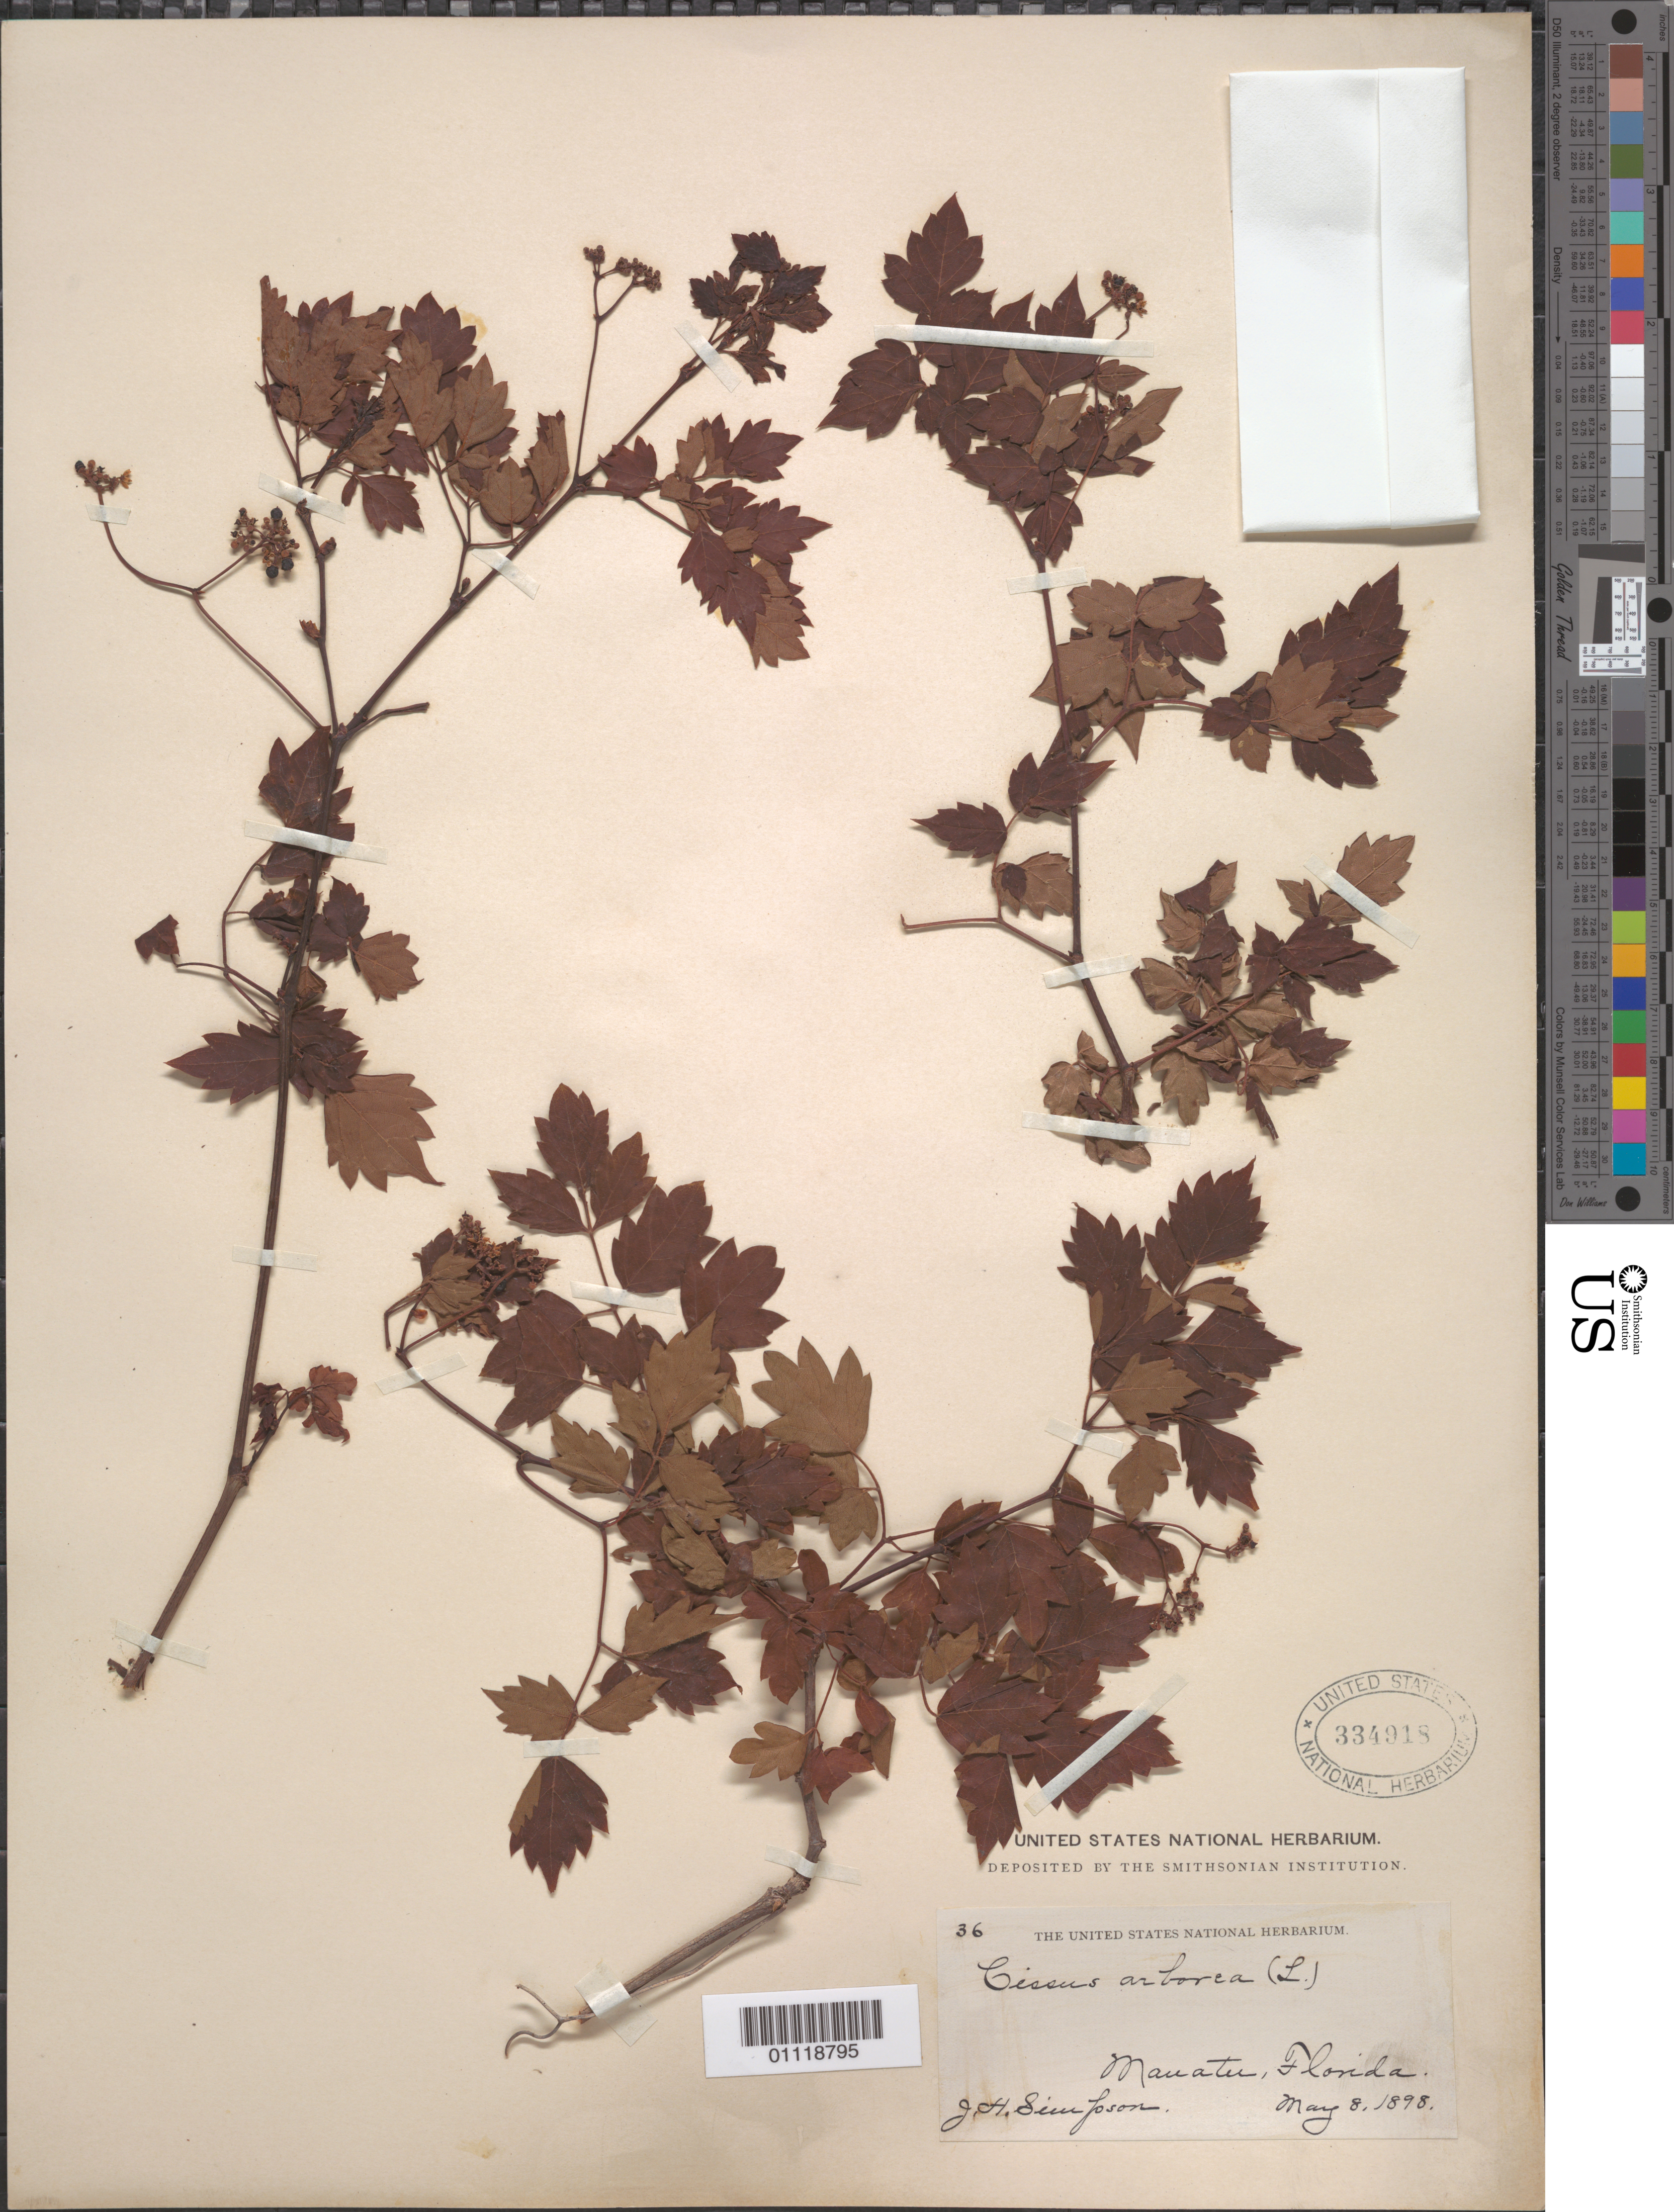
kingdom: Plantae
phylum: Tracheophyta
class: Magnoliopsida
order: Vitales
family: Vitaceae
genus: Ampelopsis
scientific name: Ampelopsis arborea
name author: (L.) Koehne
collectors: J. H. Simpson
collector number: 36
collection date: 1898-05-08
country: United States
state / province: Florida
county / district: Manatee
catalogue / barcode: US 334918